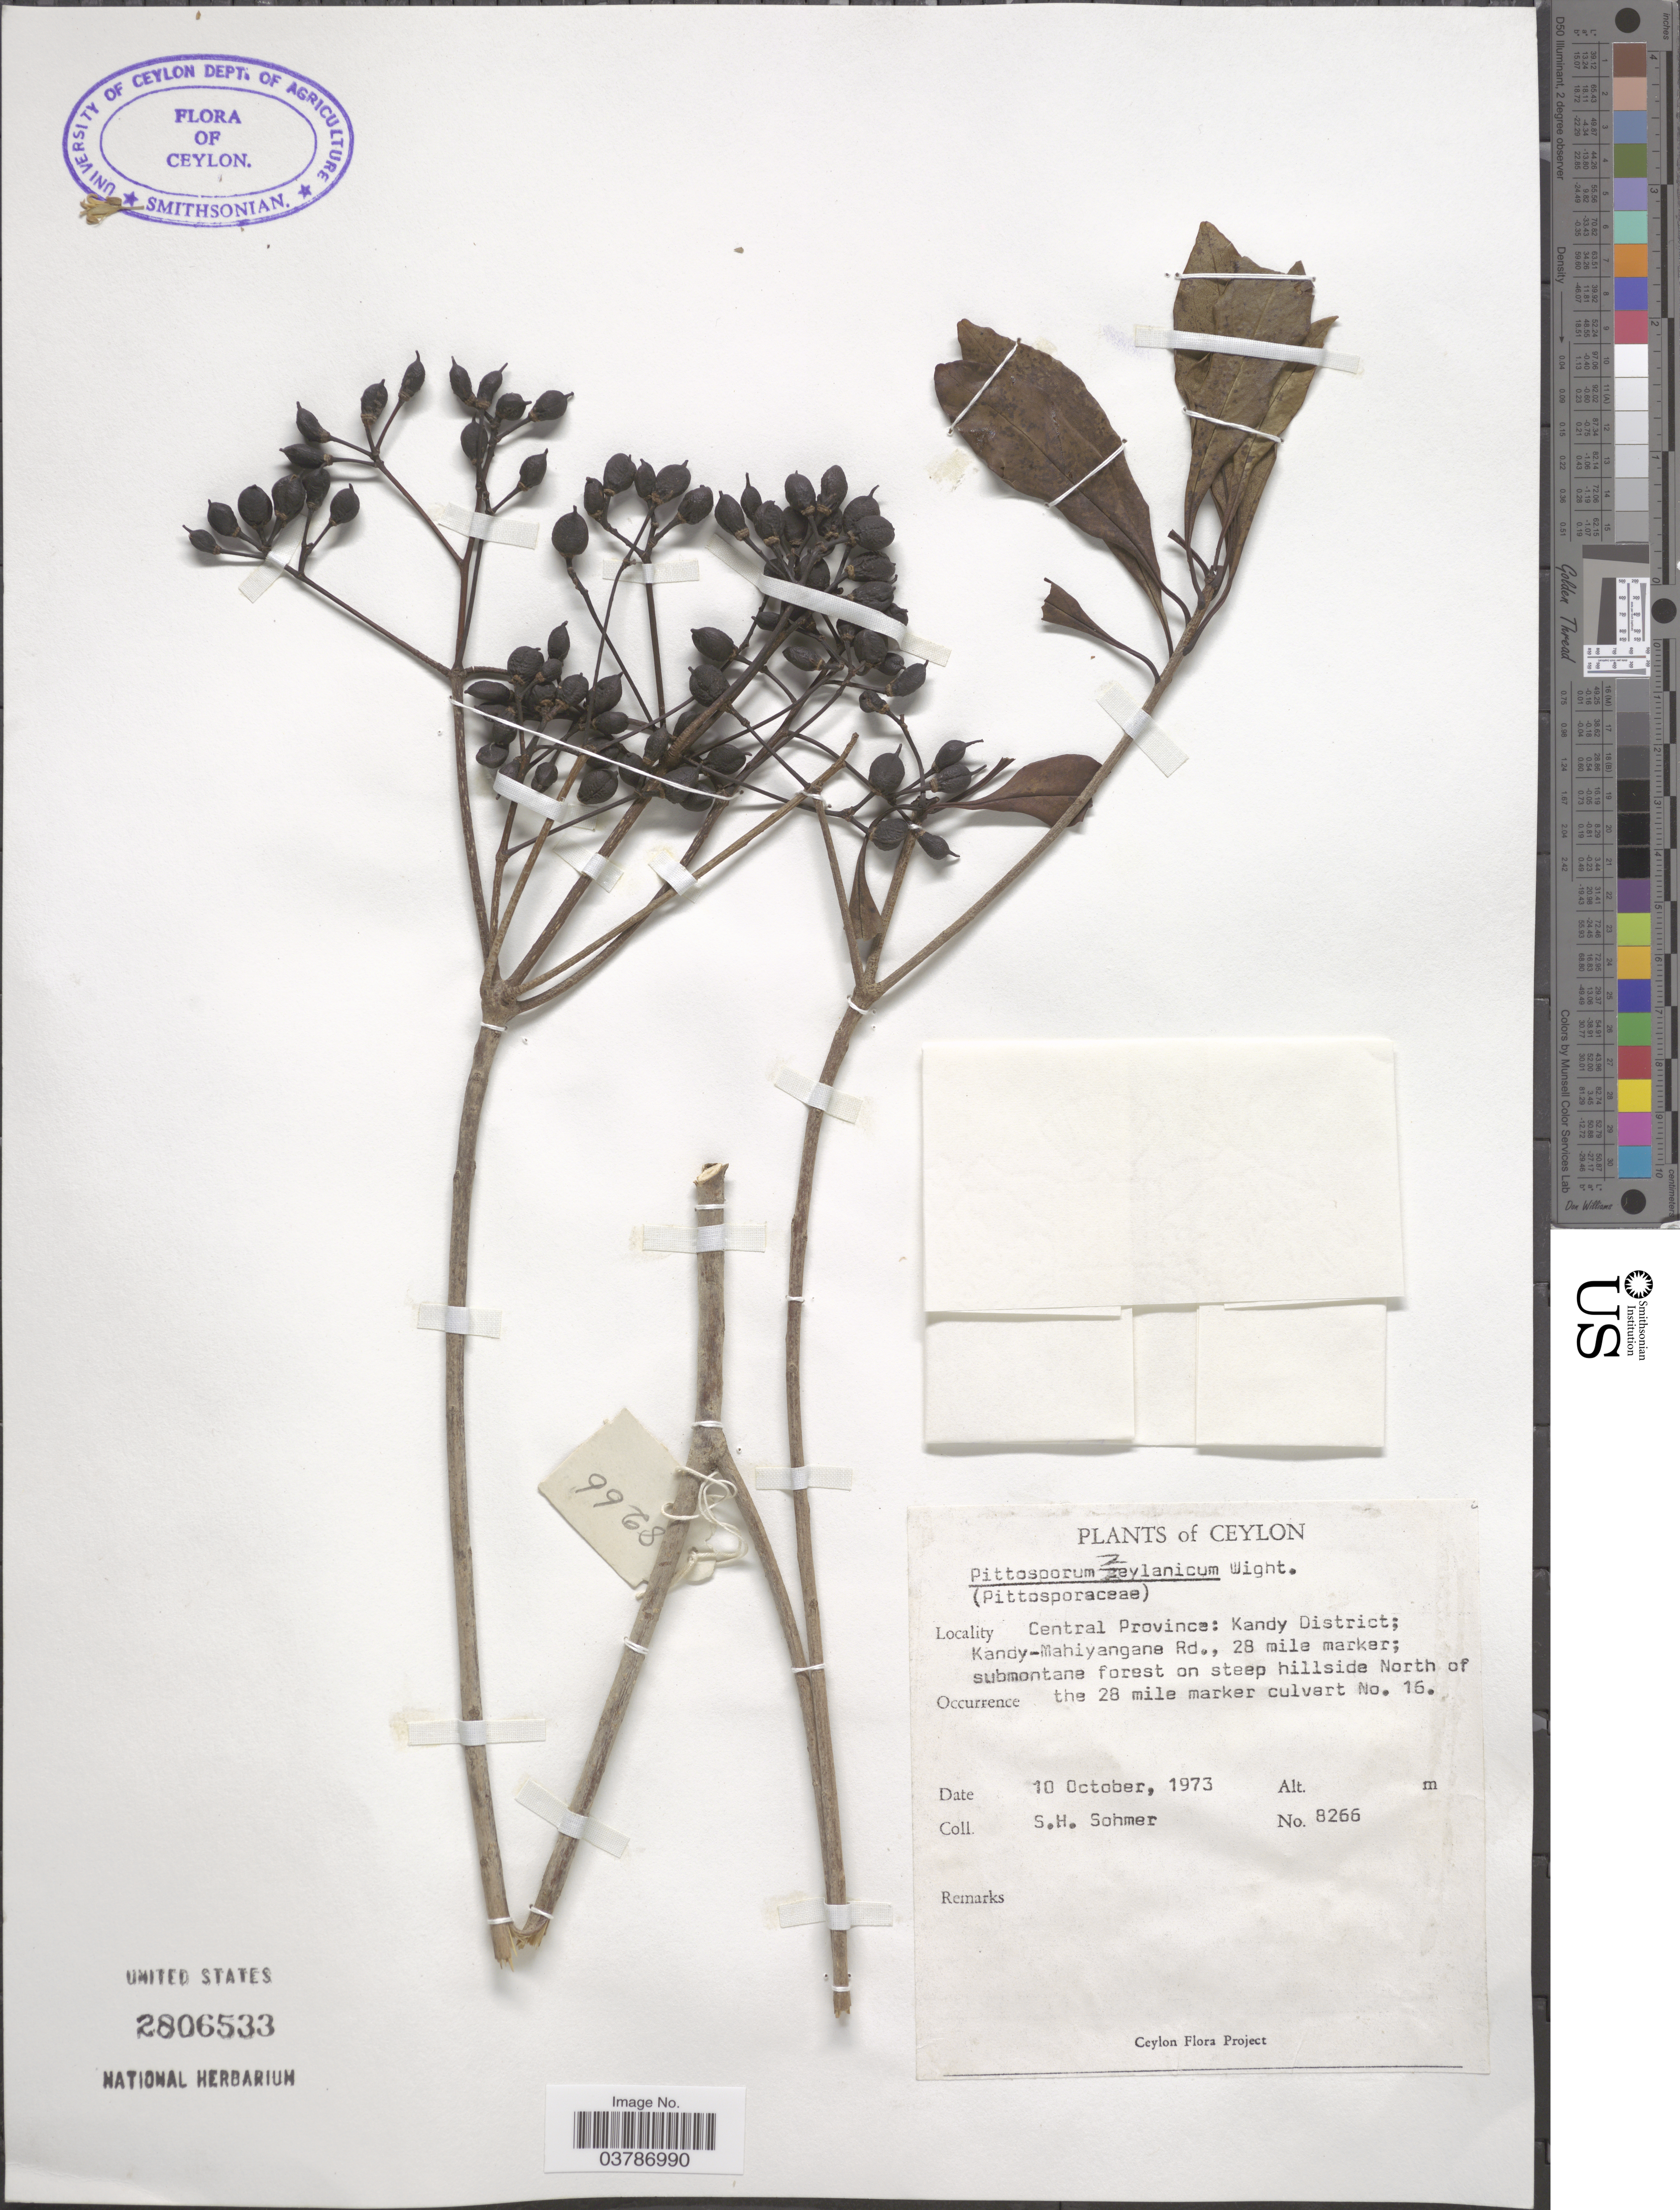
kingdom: Plantae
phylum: Tracheophyta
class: Magnoliopsida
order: Apiales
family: Pittosporaceae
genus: Pittosporum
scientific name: Pittosporum ceylanicum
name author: Wight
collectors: S. H. Sohmer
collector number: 8266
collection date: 1973-10-10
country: Sri Lanka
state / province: Central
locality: Ceylon. Kandy District; Kandy Mahiyangane Rd., 28 mile marker; submontane forest on steep hillside North of the 28 mile marker culvart No. 16.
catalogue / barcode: US 2806533